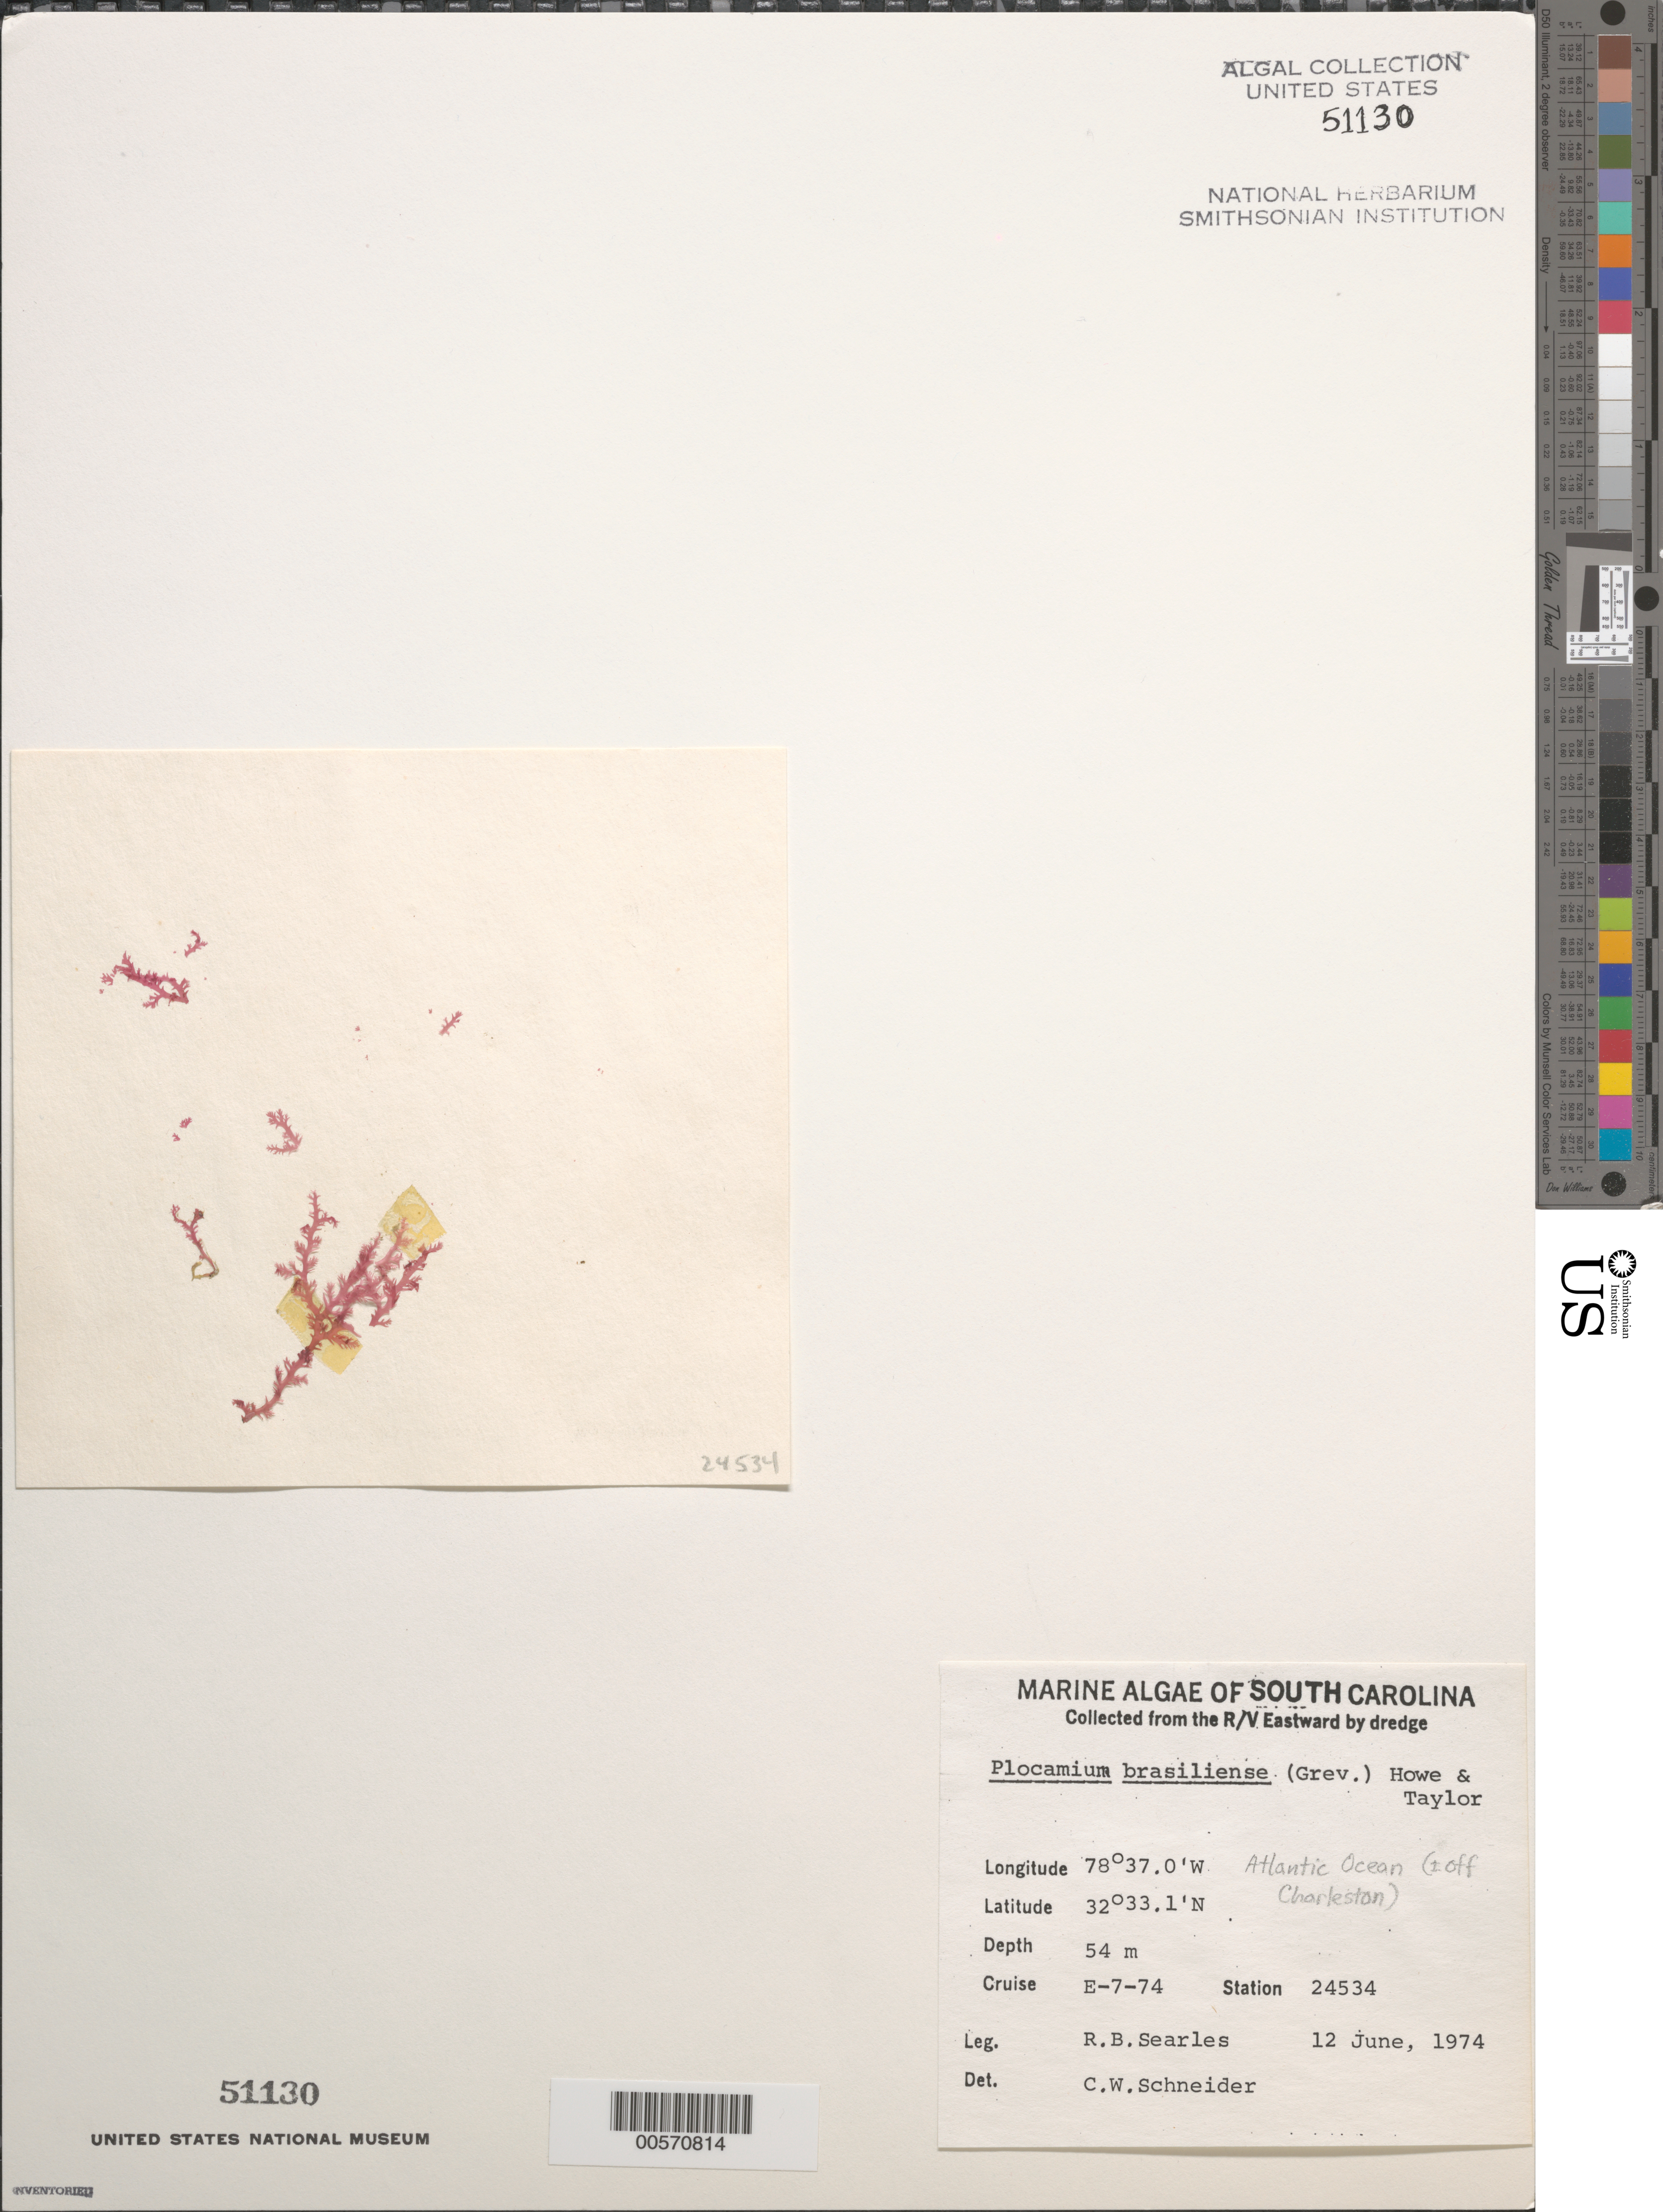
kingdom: Plantae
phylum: Rhodophyta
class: Florideophyceae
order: Plocamiales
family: Plocamiaceae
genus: Plocamium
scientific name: Plocamium brasiliense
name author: (Grev. in Saint-Hilaire) M. Howe & W.R. Taylor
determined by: Schneider, C. W.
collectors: R. Searles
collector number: Station 24534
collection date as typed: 12 Jun 1974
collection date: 1974-06-12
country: United States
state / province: South Carolina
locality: Atlantic Ocean off Charleston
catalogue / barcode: US 51130